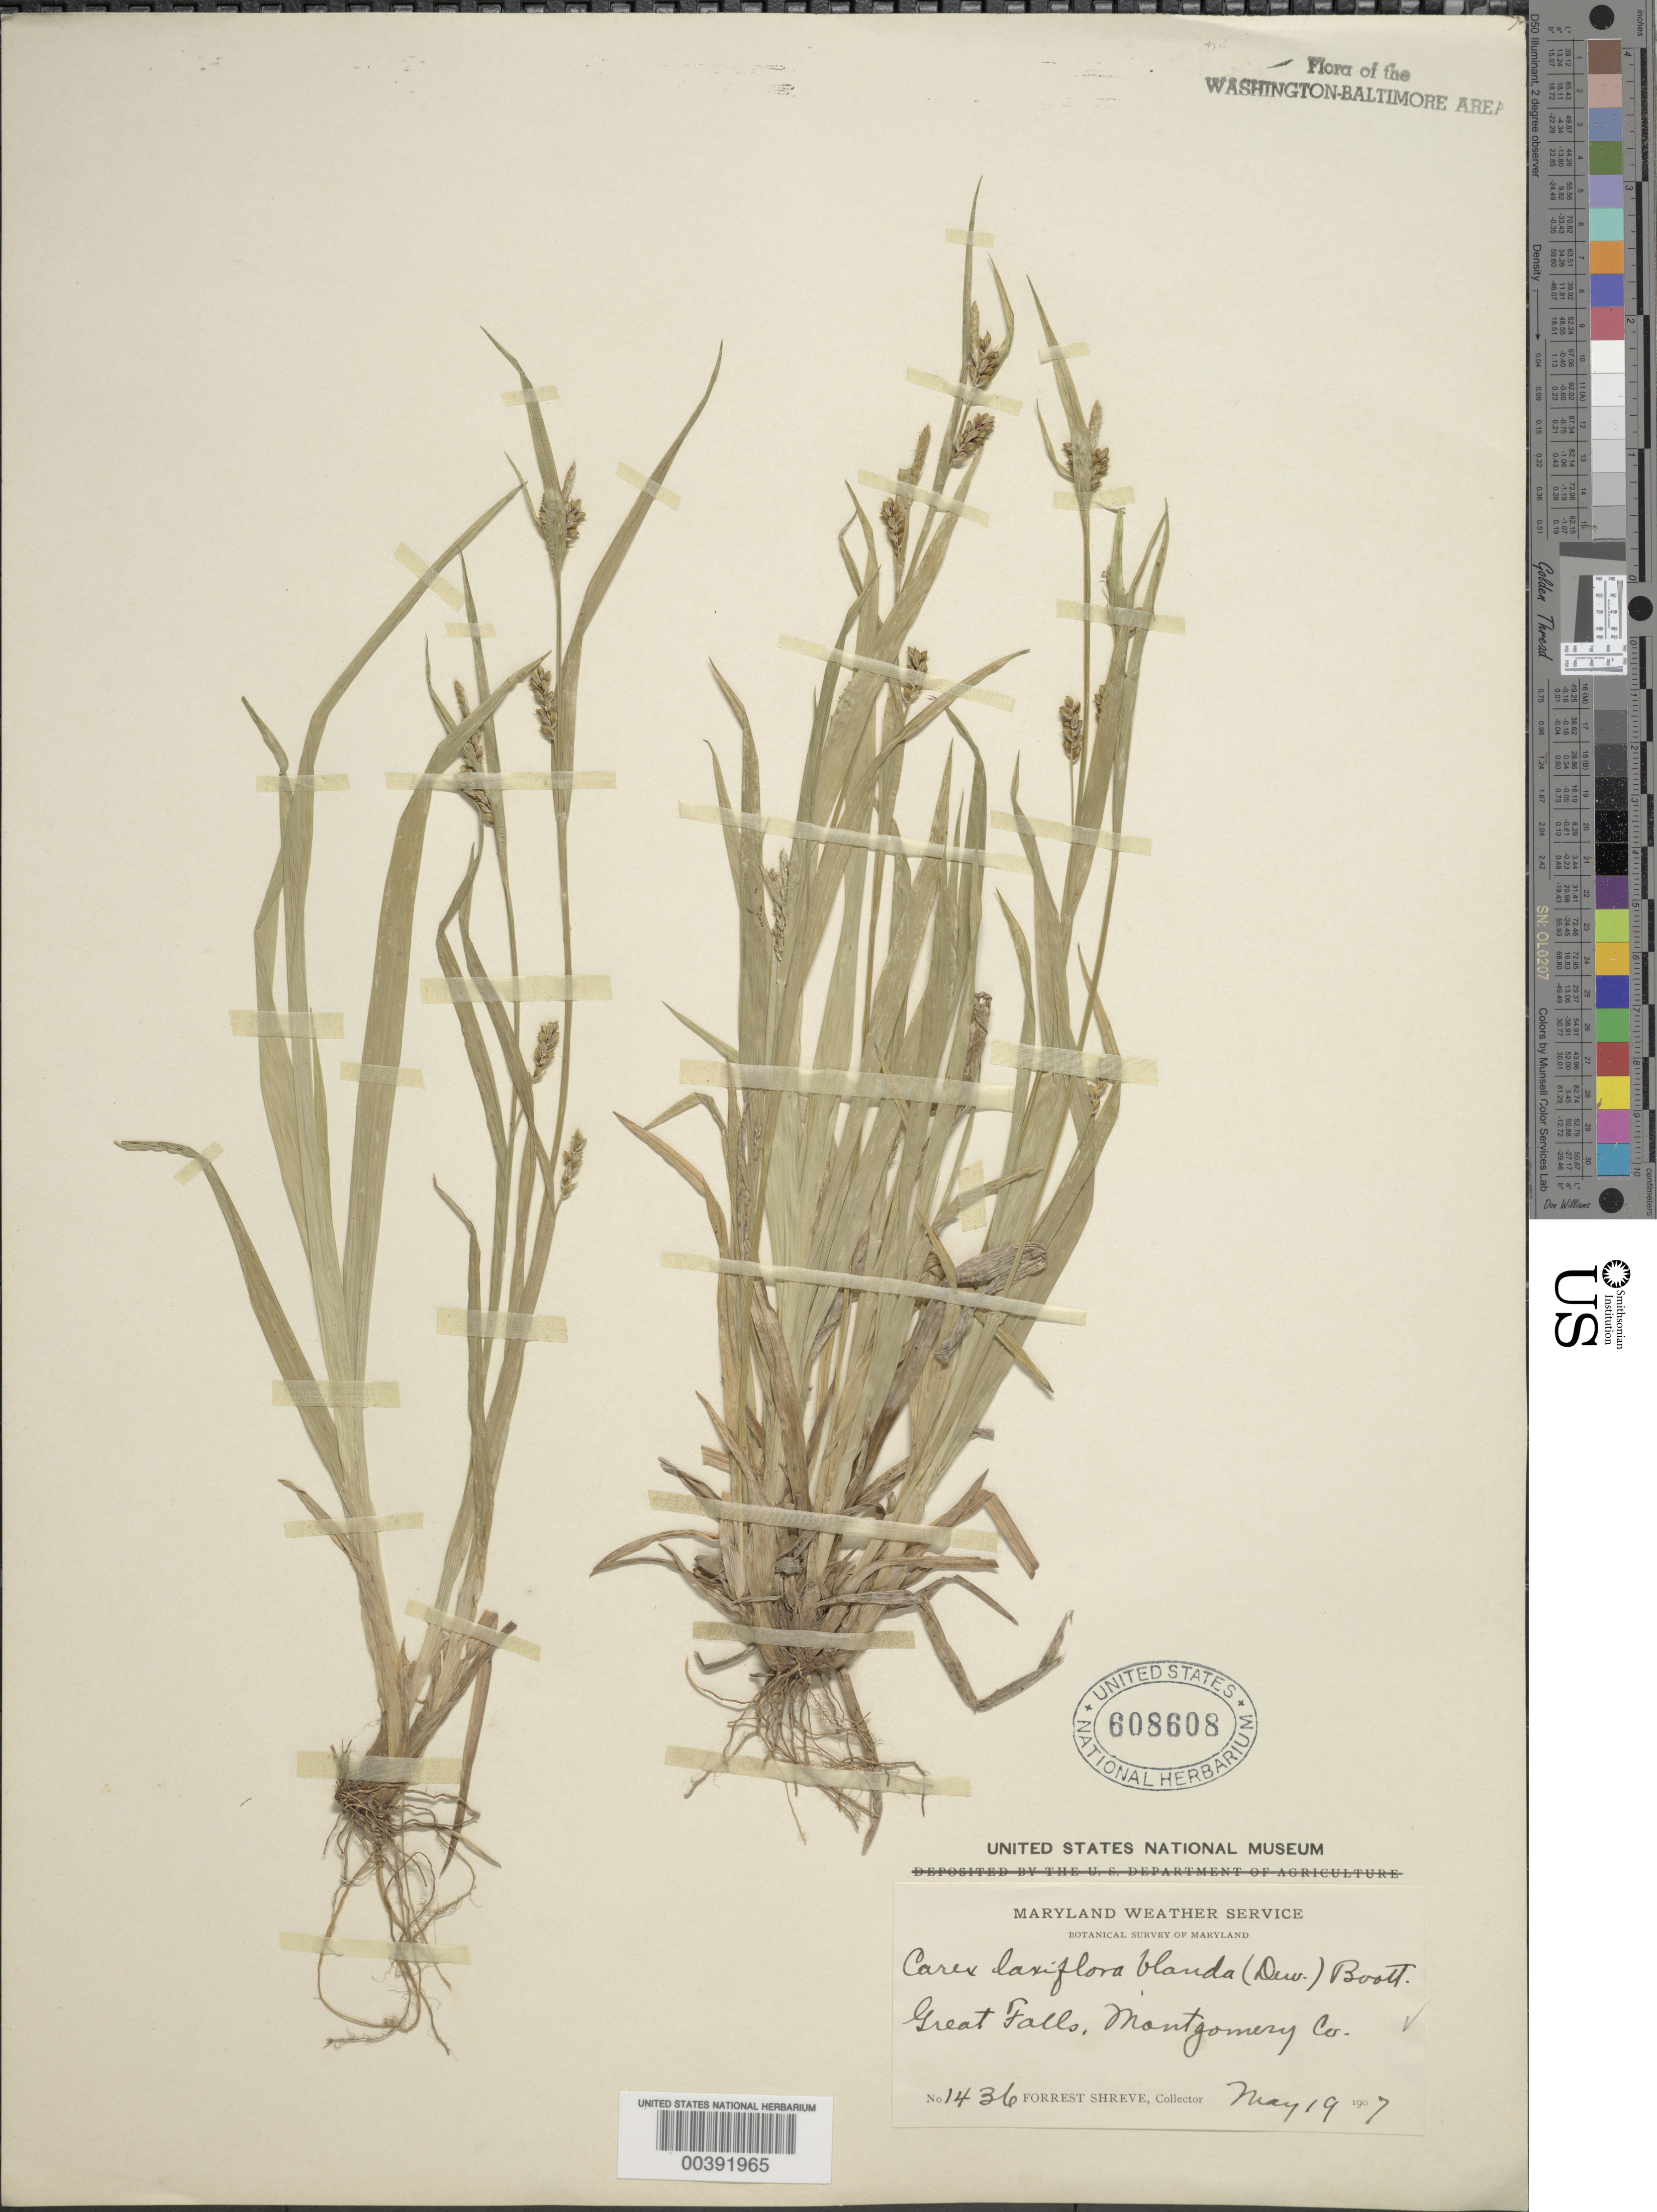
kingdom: Plantae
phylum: Tracheophyta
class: Liliopsida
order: Poales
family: Cyperaceae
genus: Carex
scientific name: Carex blanda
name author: Dewey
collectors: F. Shreve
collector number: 1436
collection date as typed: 19 May 1907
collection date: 1907-05-19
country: United States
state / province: Maryland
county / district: Montgomery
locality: Great Falls C. & O. Canal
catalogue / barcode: US 608608